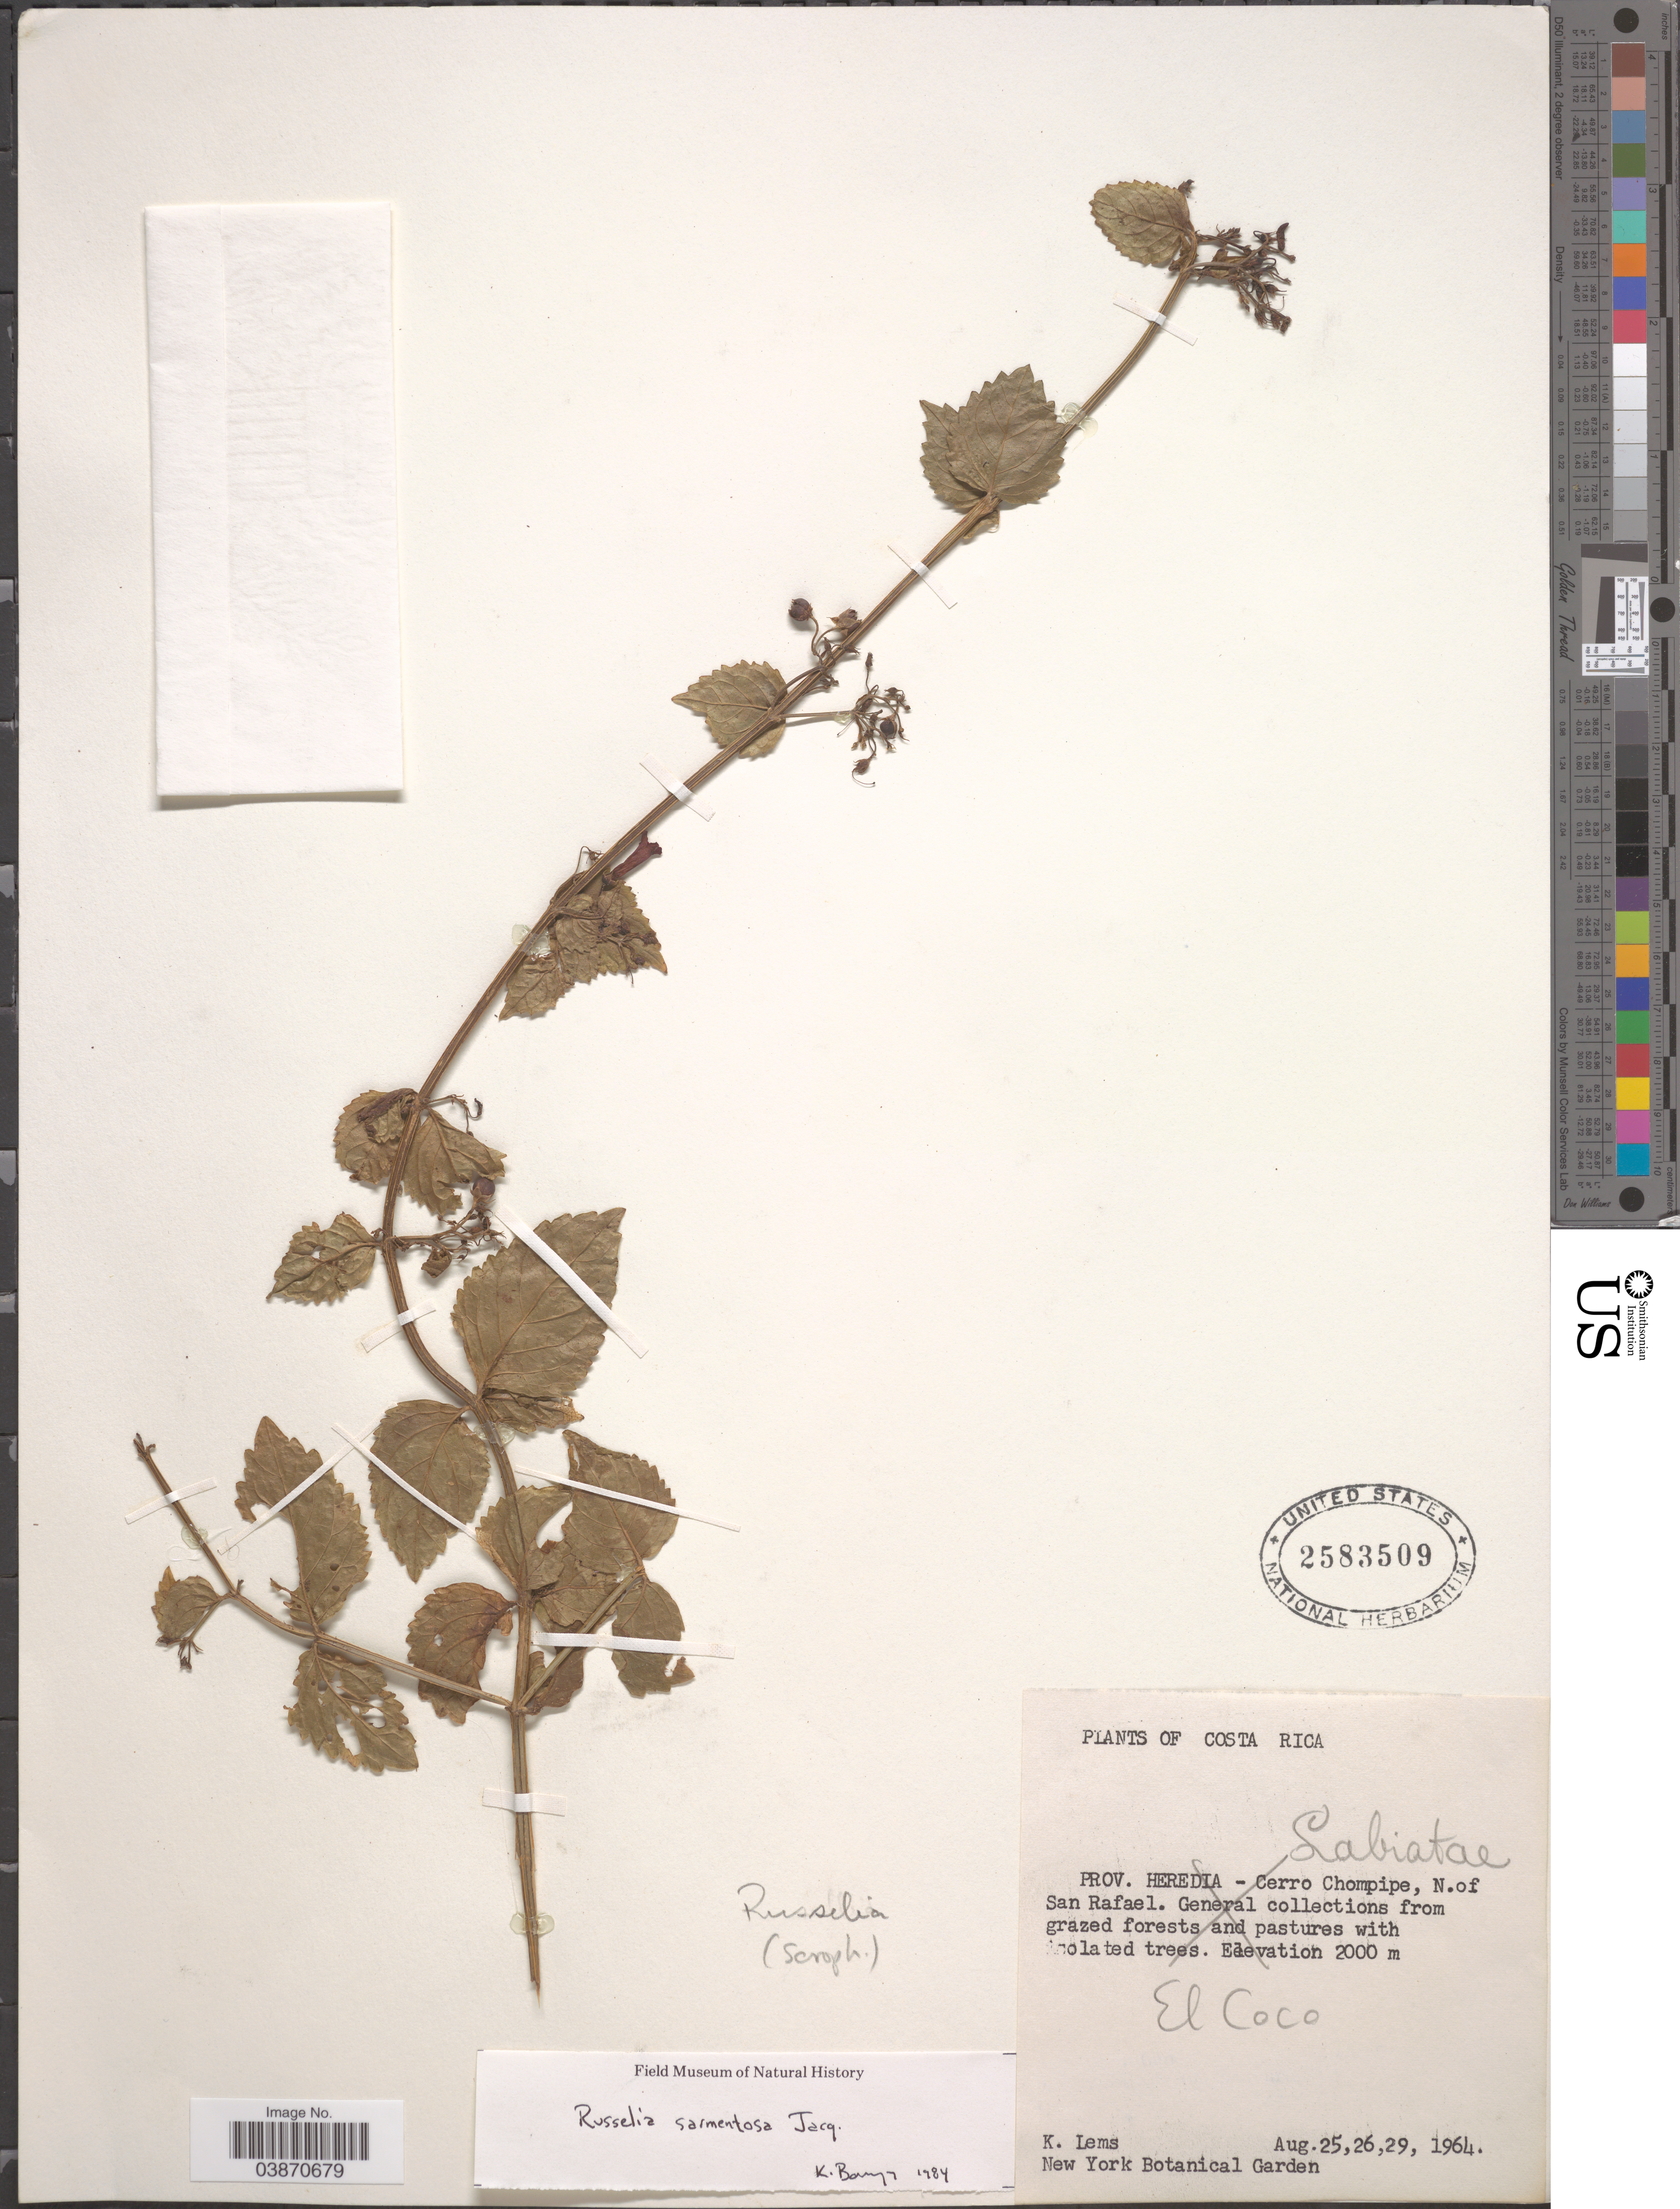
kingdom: Plantae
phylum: Tracheophyta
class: Magnoliopsida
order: Lamiales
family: Plantaginaceae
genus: Russelia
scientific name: Russelia sarmentosa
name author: Jacq.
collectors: K. Lems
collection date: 1964-08-25/1964-08-29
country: Costa Rica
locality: El Coco.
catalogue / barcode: US 2583509